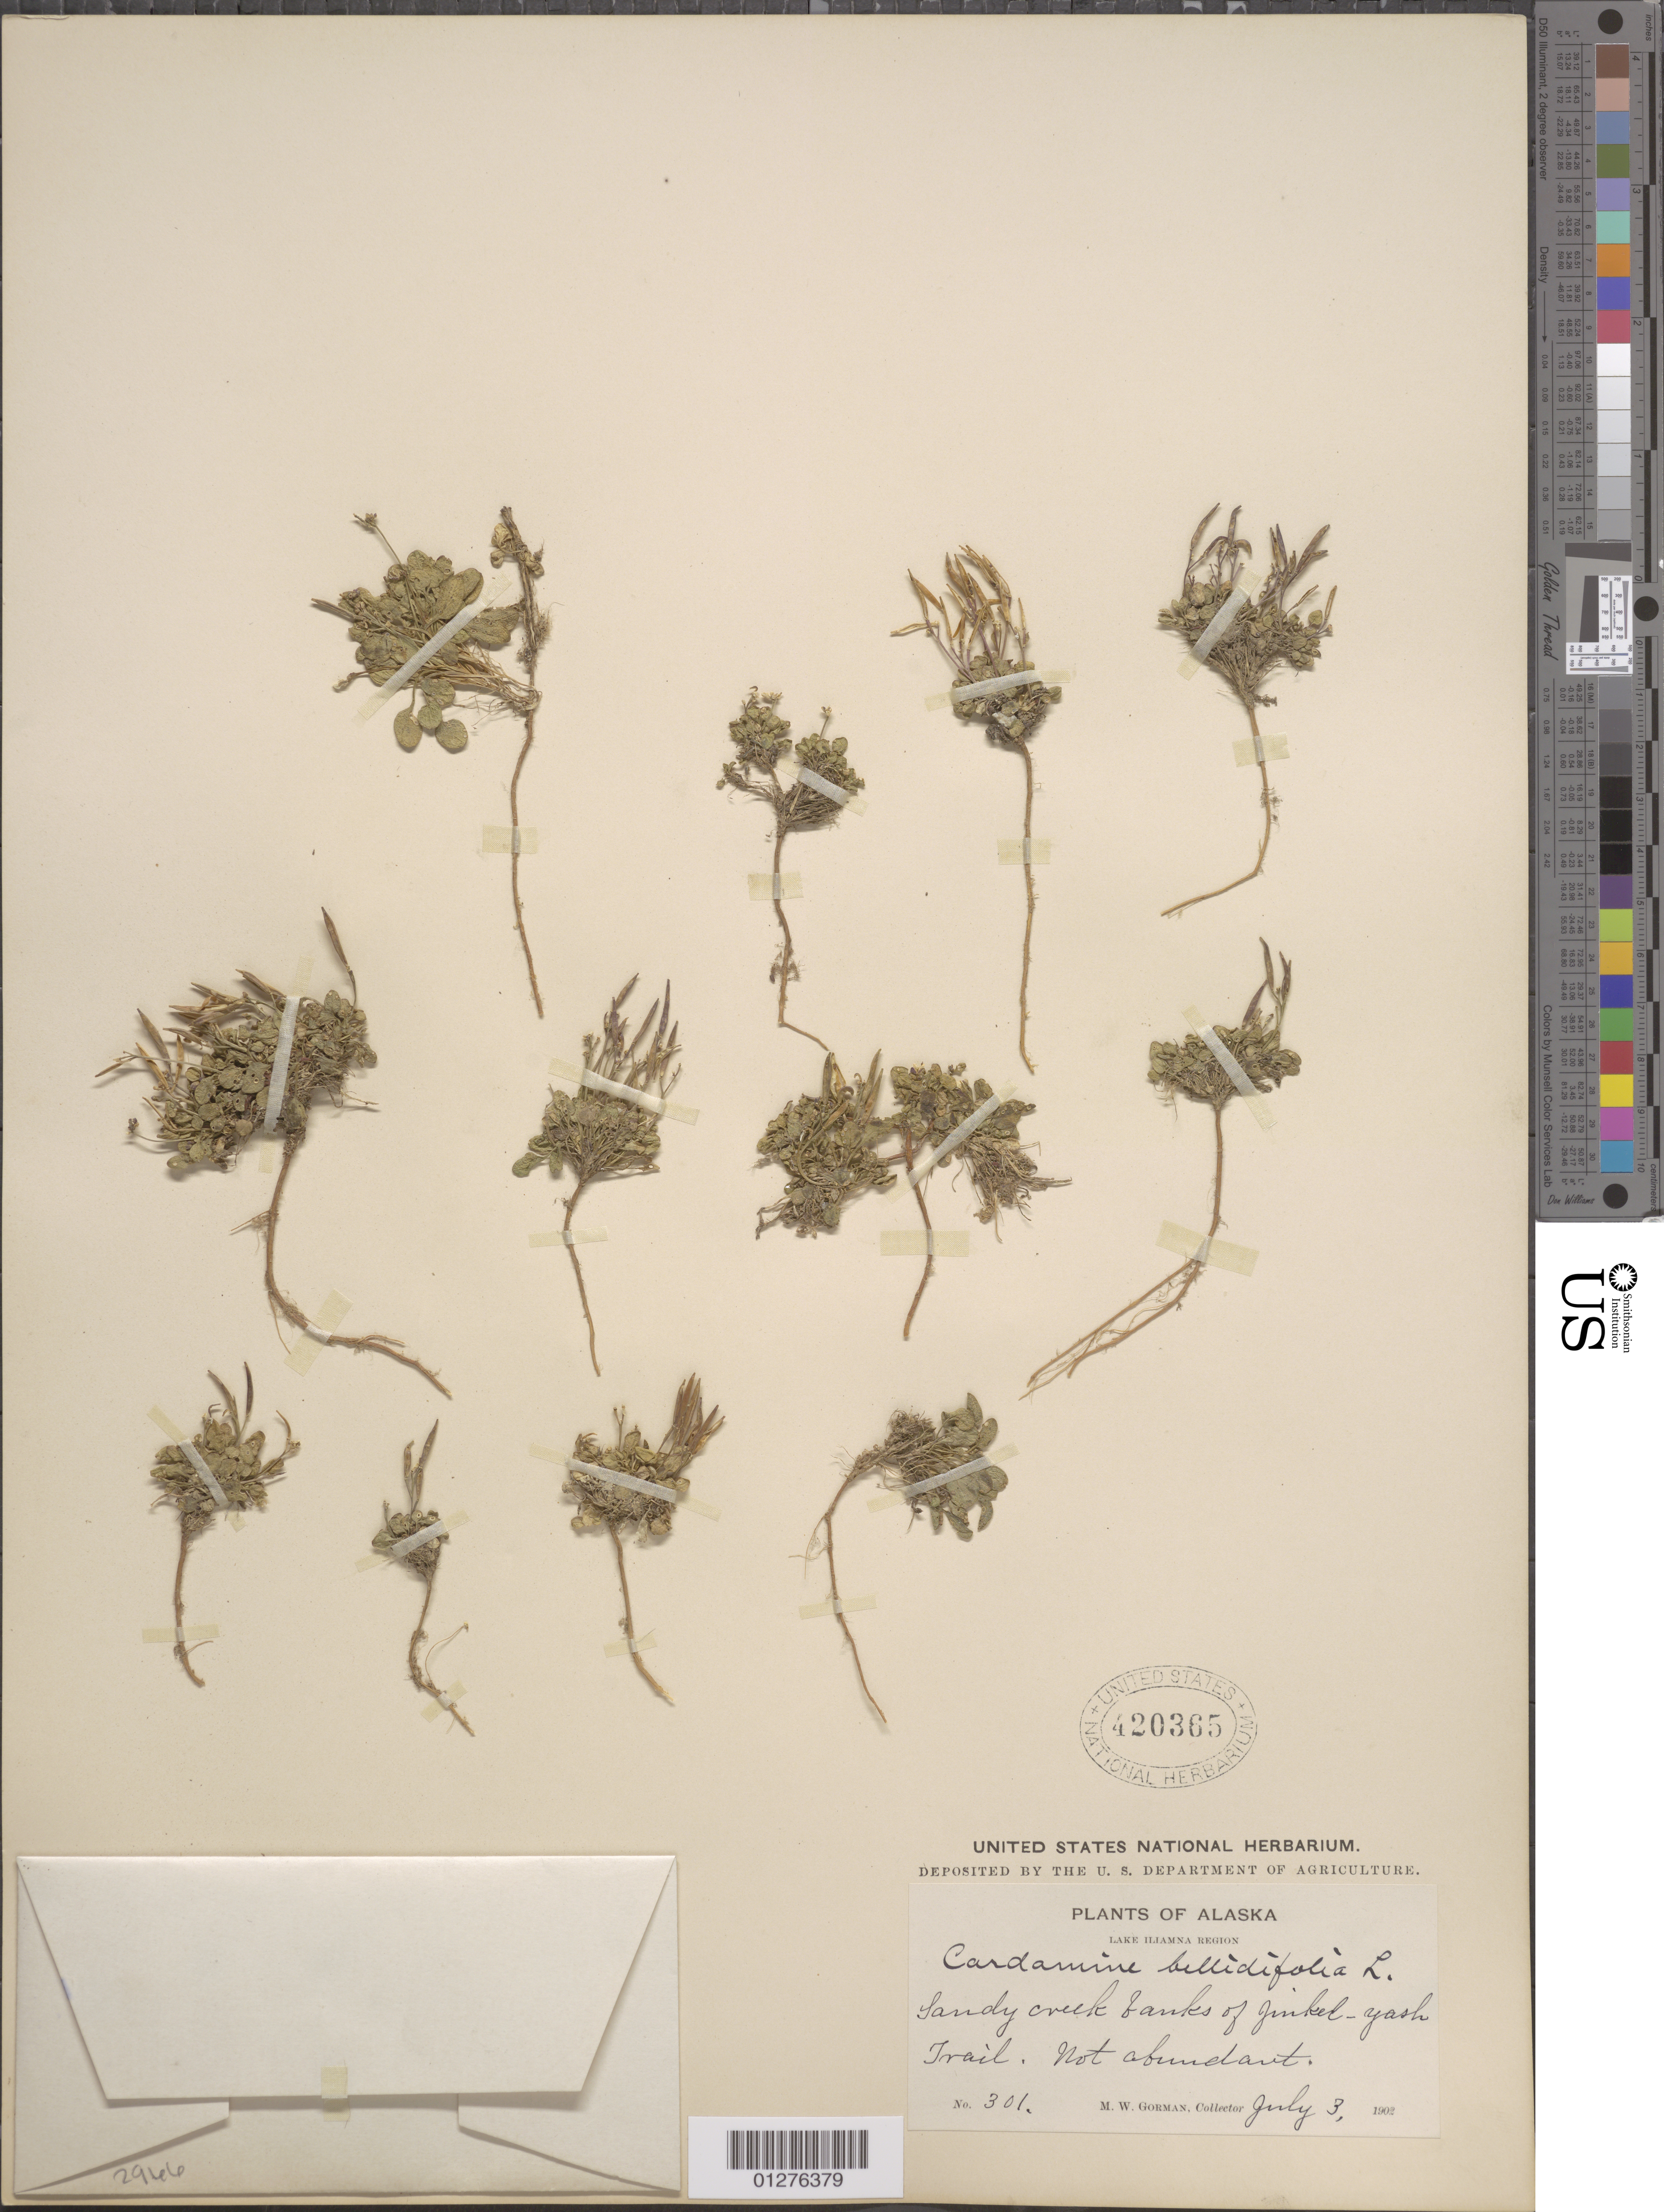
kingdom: Plantae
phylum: Tracheophyta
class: Magnoliopsida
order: Brassicales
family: Brassicaceae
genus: Cardamine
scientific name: Cardamine bellidifolia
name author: L.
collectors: M. W. Gorman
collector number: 301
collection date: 1902-07-03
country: United States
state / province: Alaska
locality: Lake Iliamna Region, banks of Genkel-Yash trail.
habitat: Sandy creek banks.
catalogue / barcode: US 420365